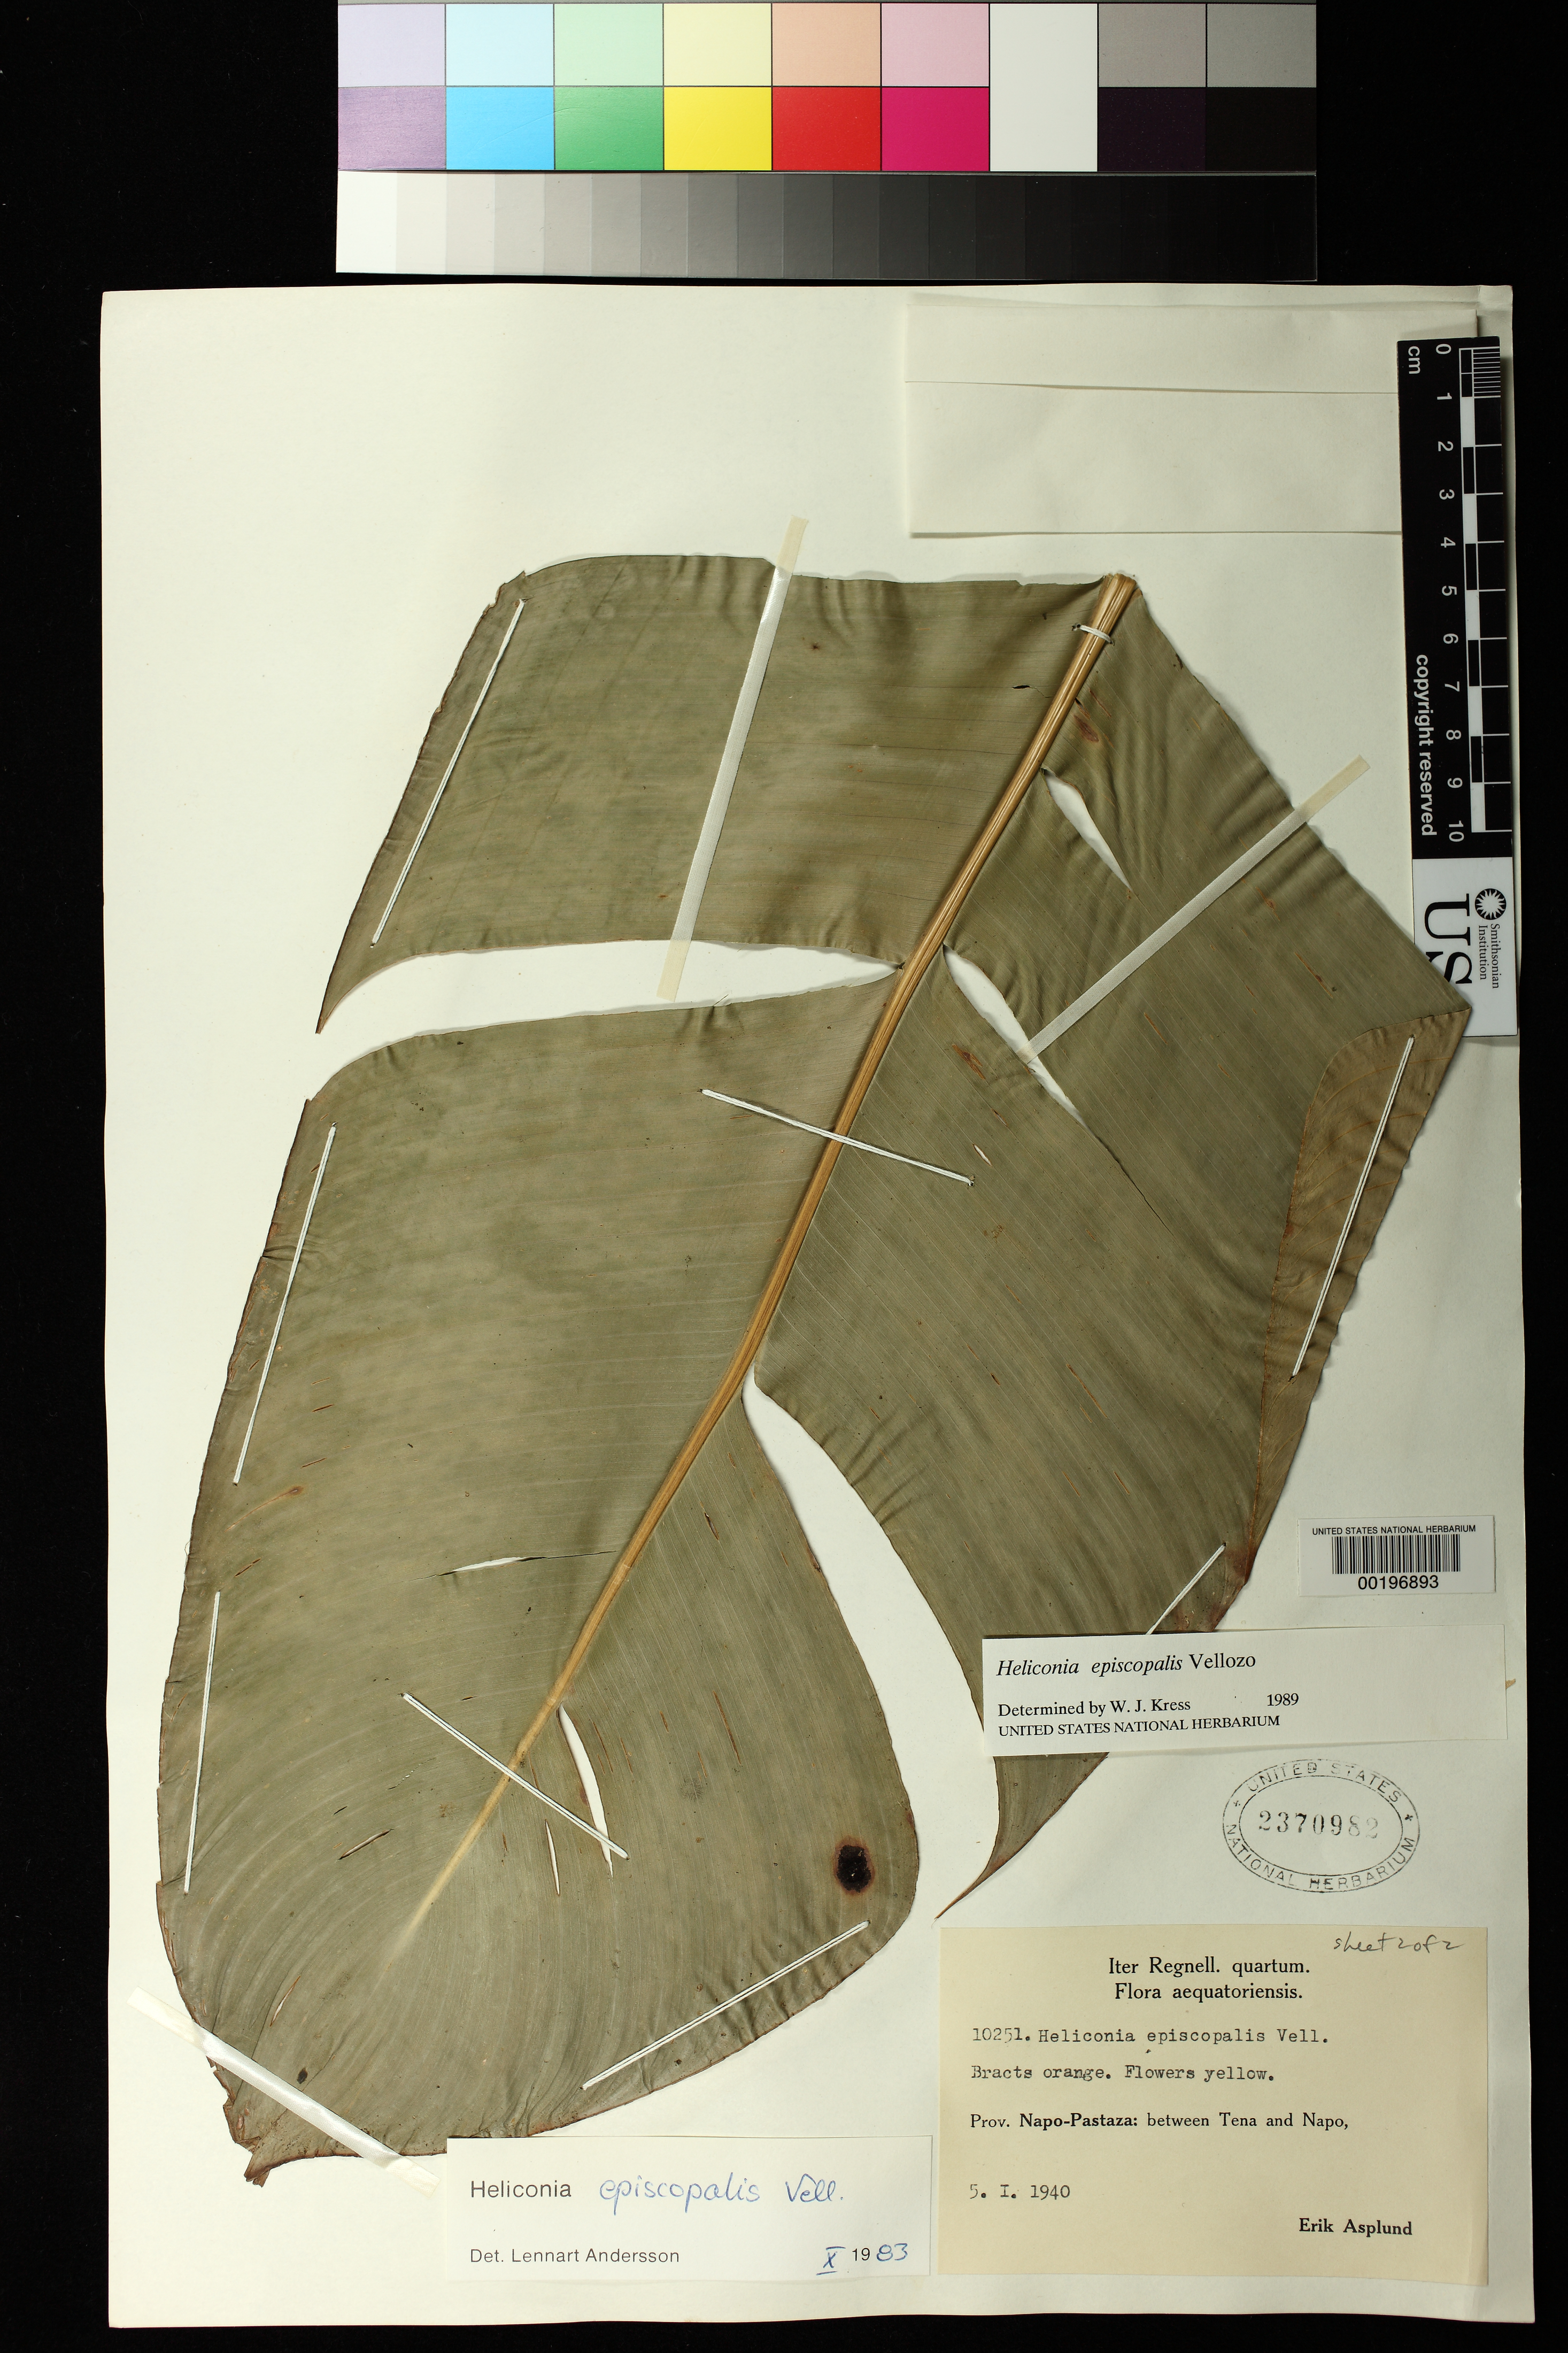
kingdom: Plantae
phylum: Tracheophyta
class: Liliopsida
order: Zingiberales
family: Heliconiaceae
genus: Heliconia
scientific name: Heliconia episcopalis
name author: Vell.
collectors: E. Asplund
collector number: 10251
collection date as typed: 05 Jan 1940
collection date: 1940-01-05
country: Ecuador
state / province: Napo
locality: Prov. of Napo-pastaza, between Tena and Napo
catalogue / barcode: US 2370982